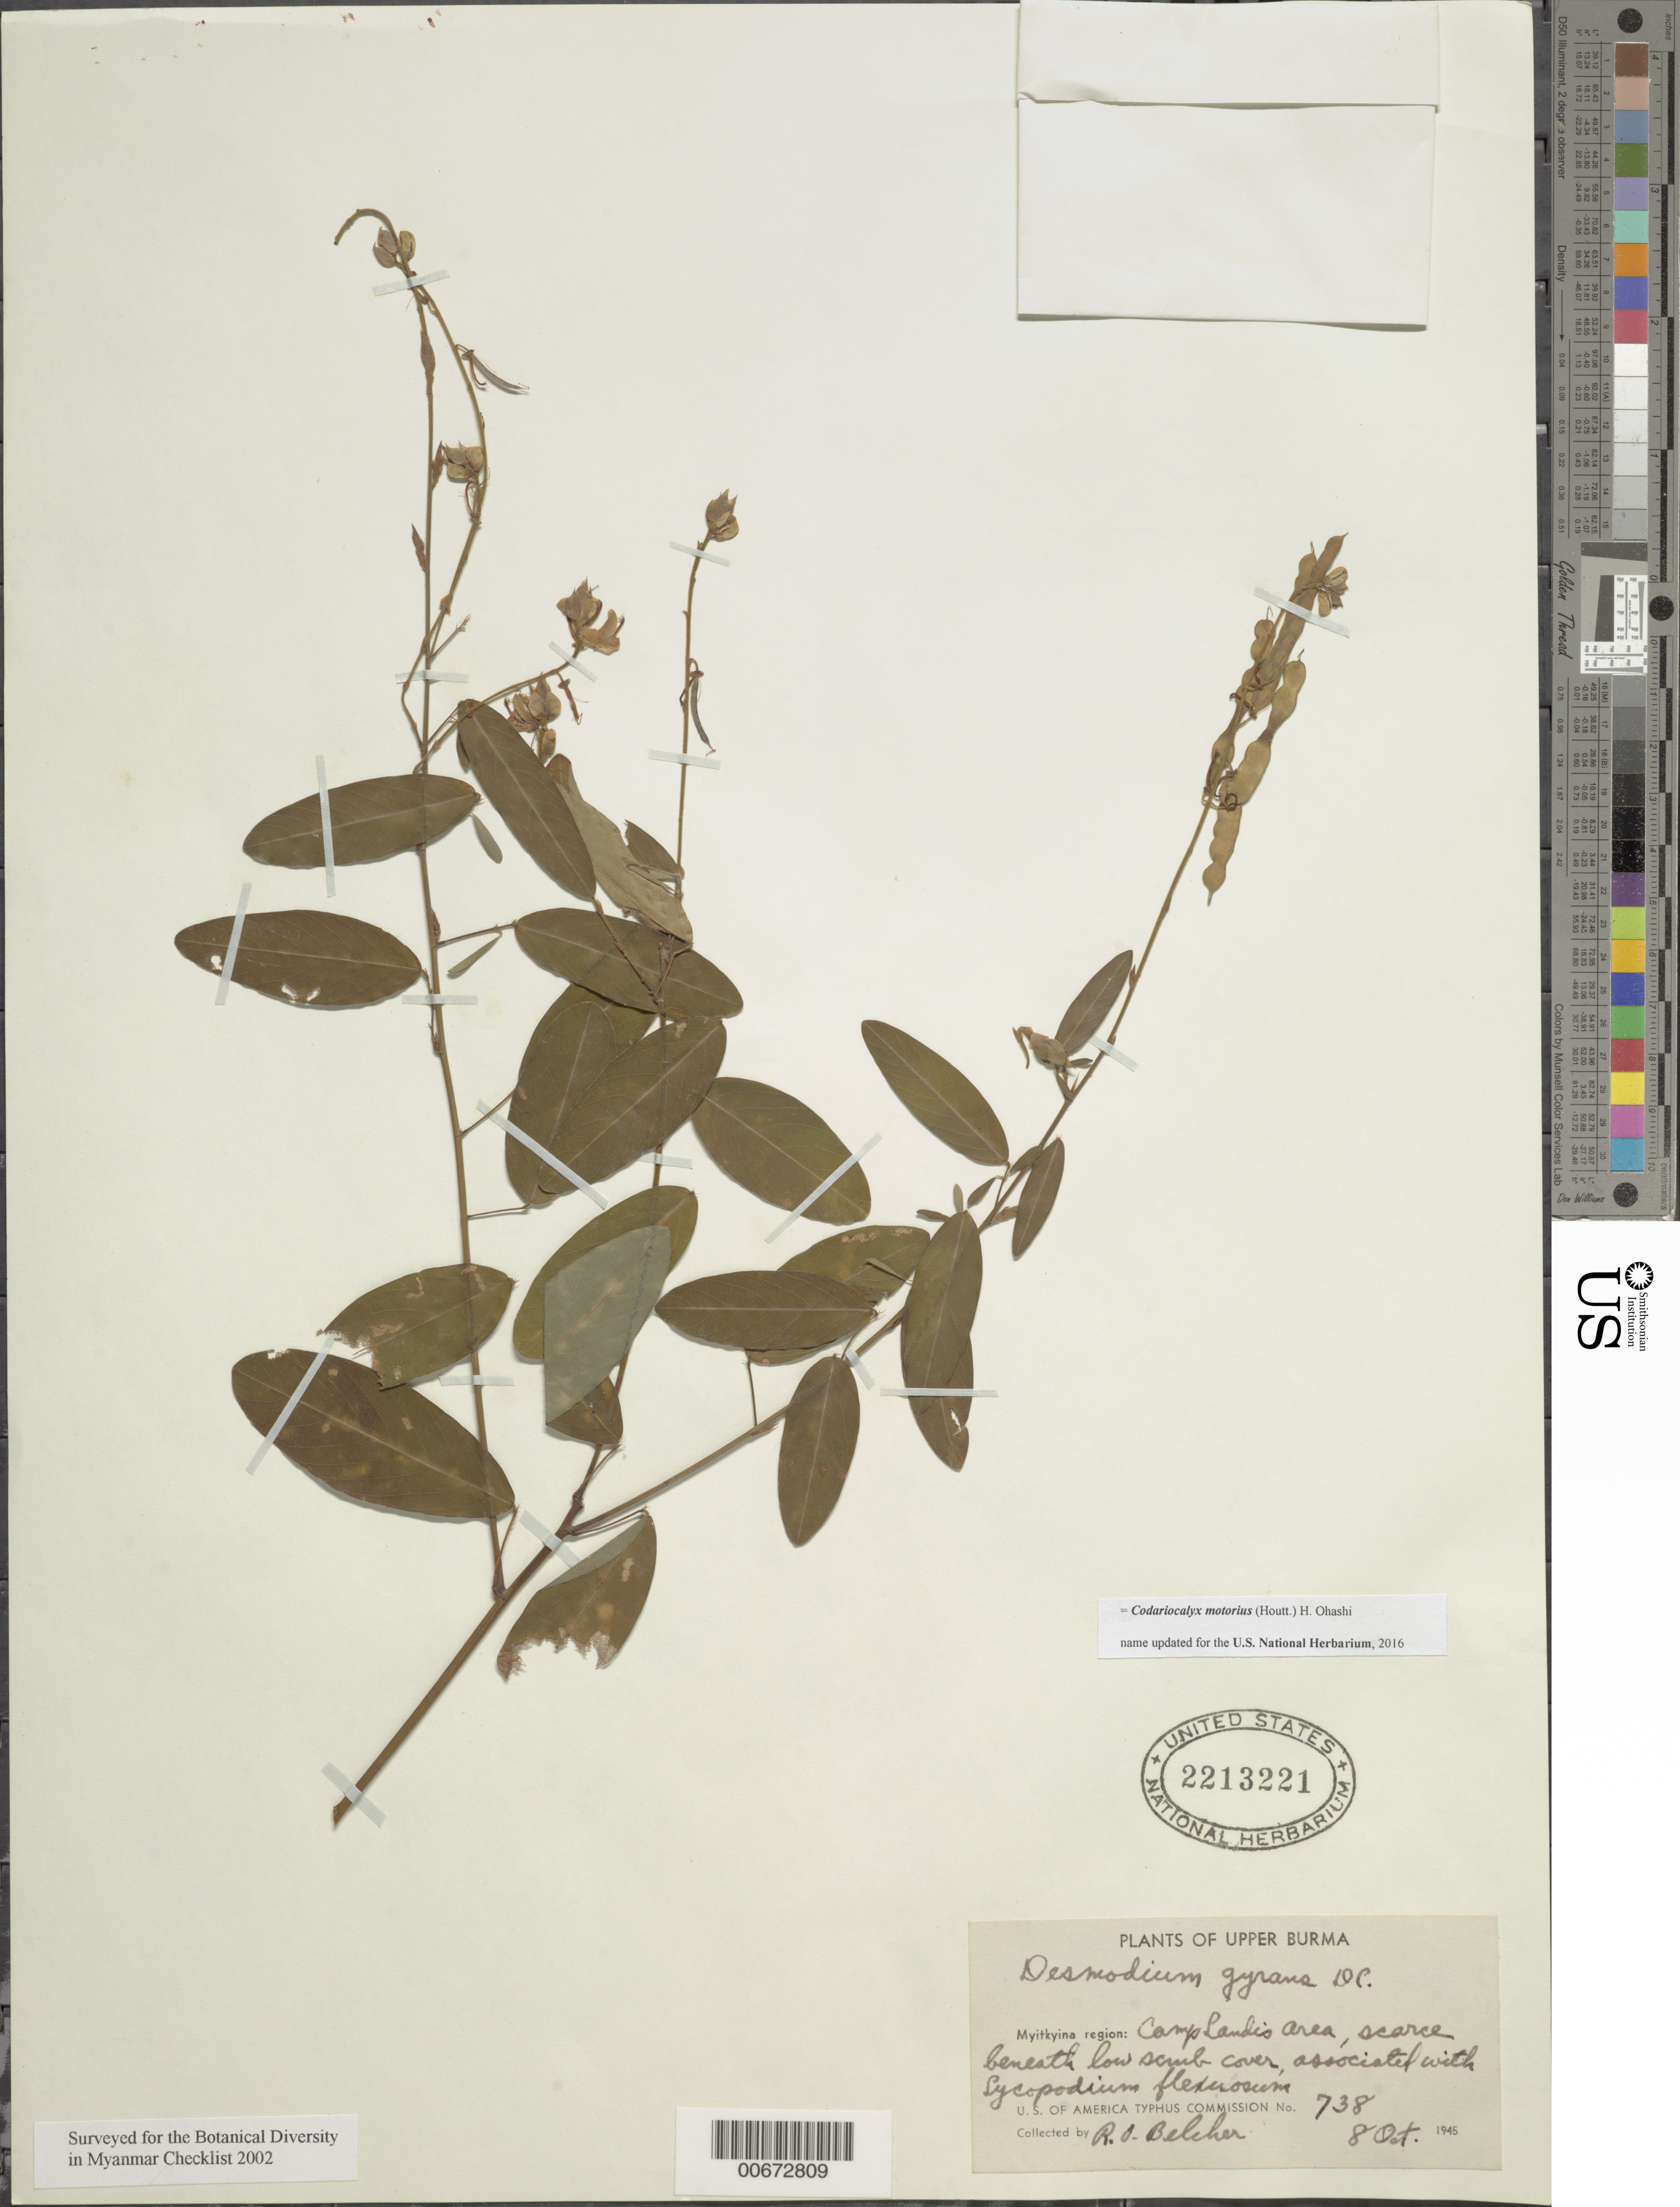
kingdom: Plantae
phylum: Tracheophyta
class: Magnoliopsida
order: Fabales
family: Fabaceae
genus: Codariocalyx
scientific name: Codariocalyx motorius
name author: (Houtt.) H. Ohashi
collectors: R. Belcher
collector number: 738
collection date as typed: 08 Oct 1945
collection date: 1945-10-08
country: Myanmar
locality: Upper Burma, Myitkyina region, Camp Landis area.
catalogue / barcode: US 2213221